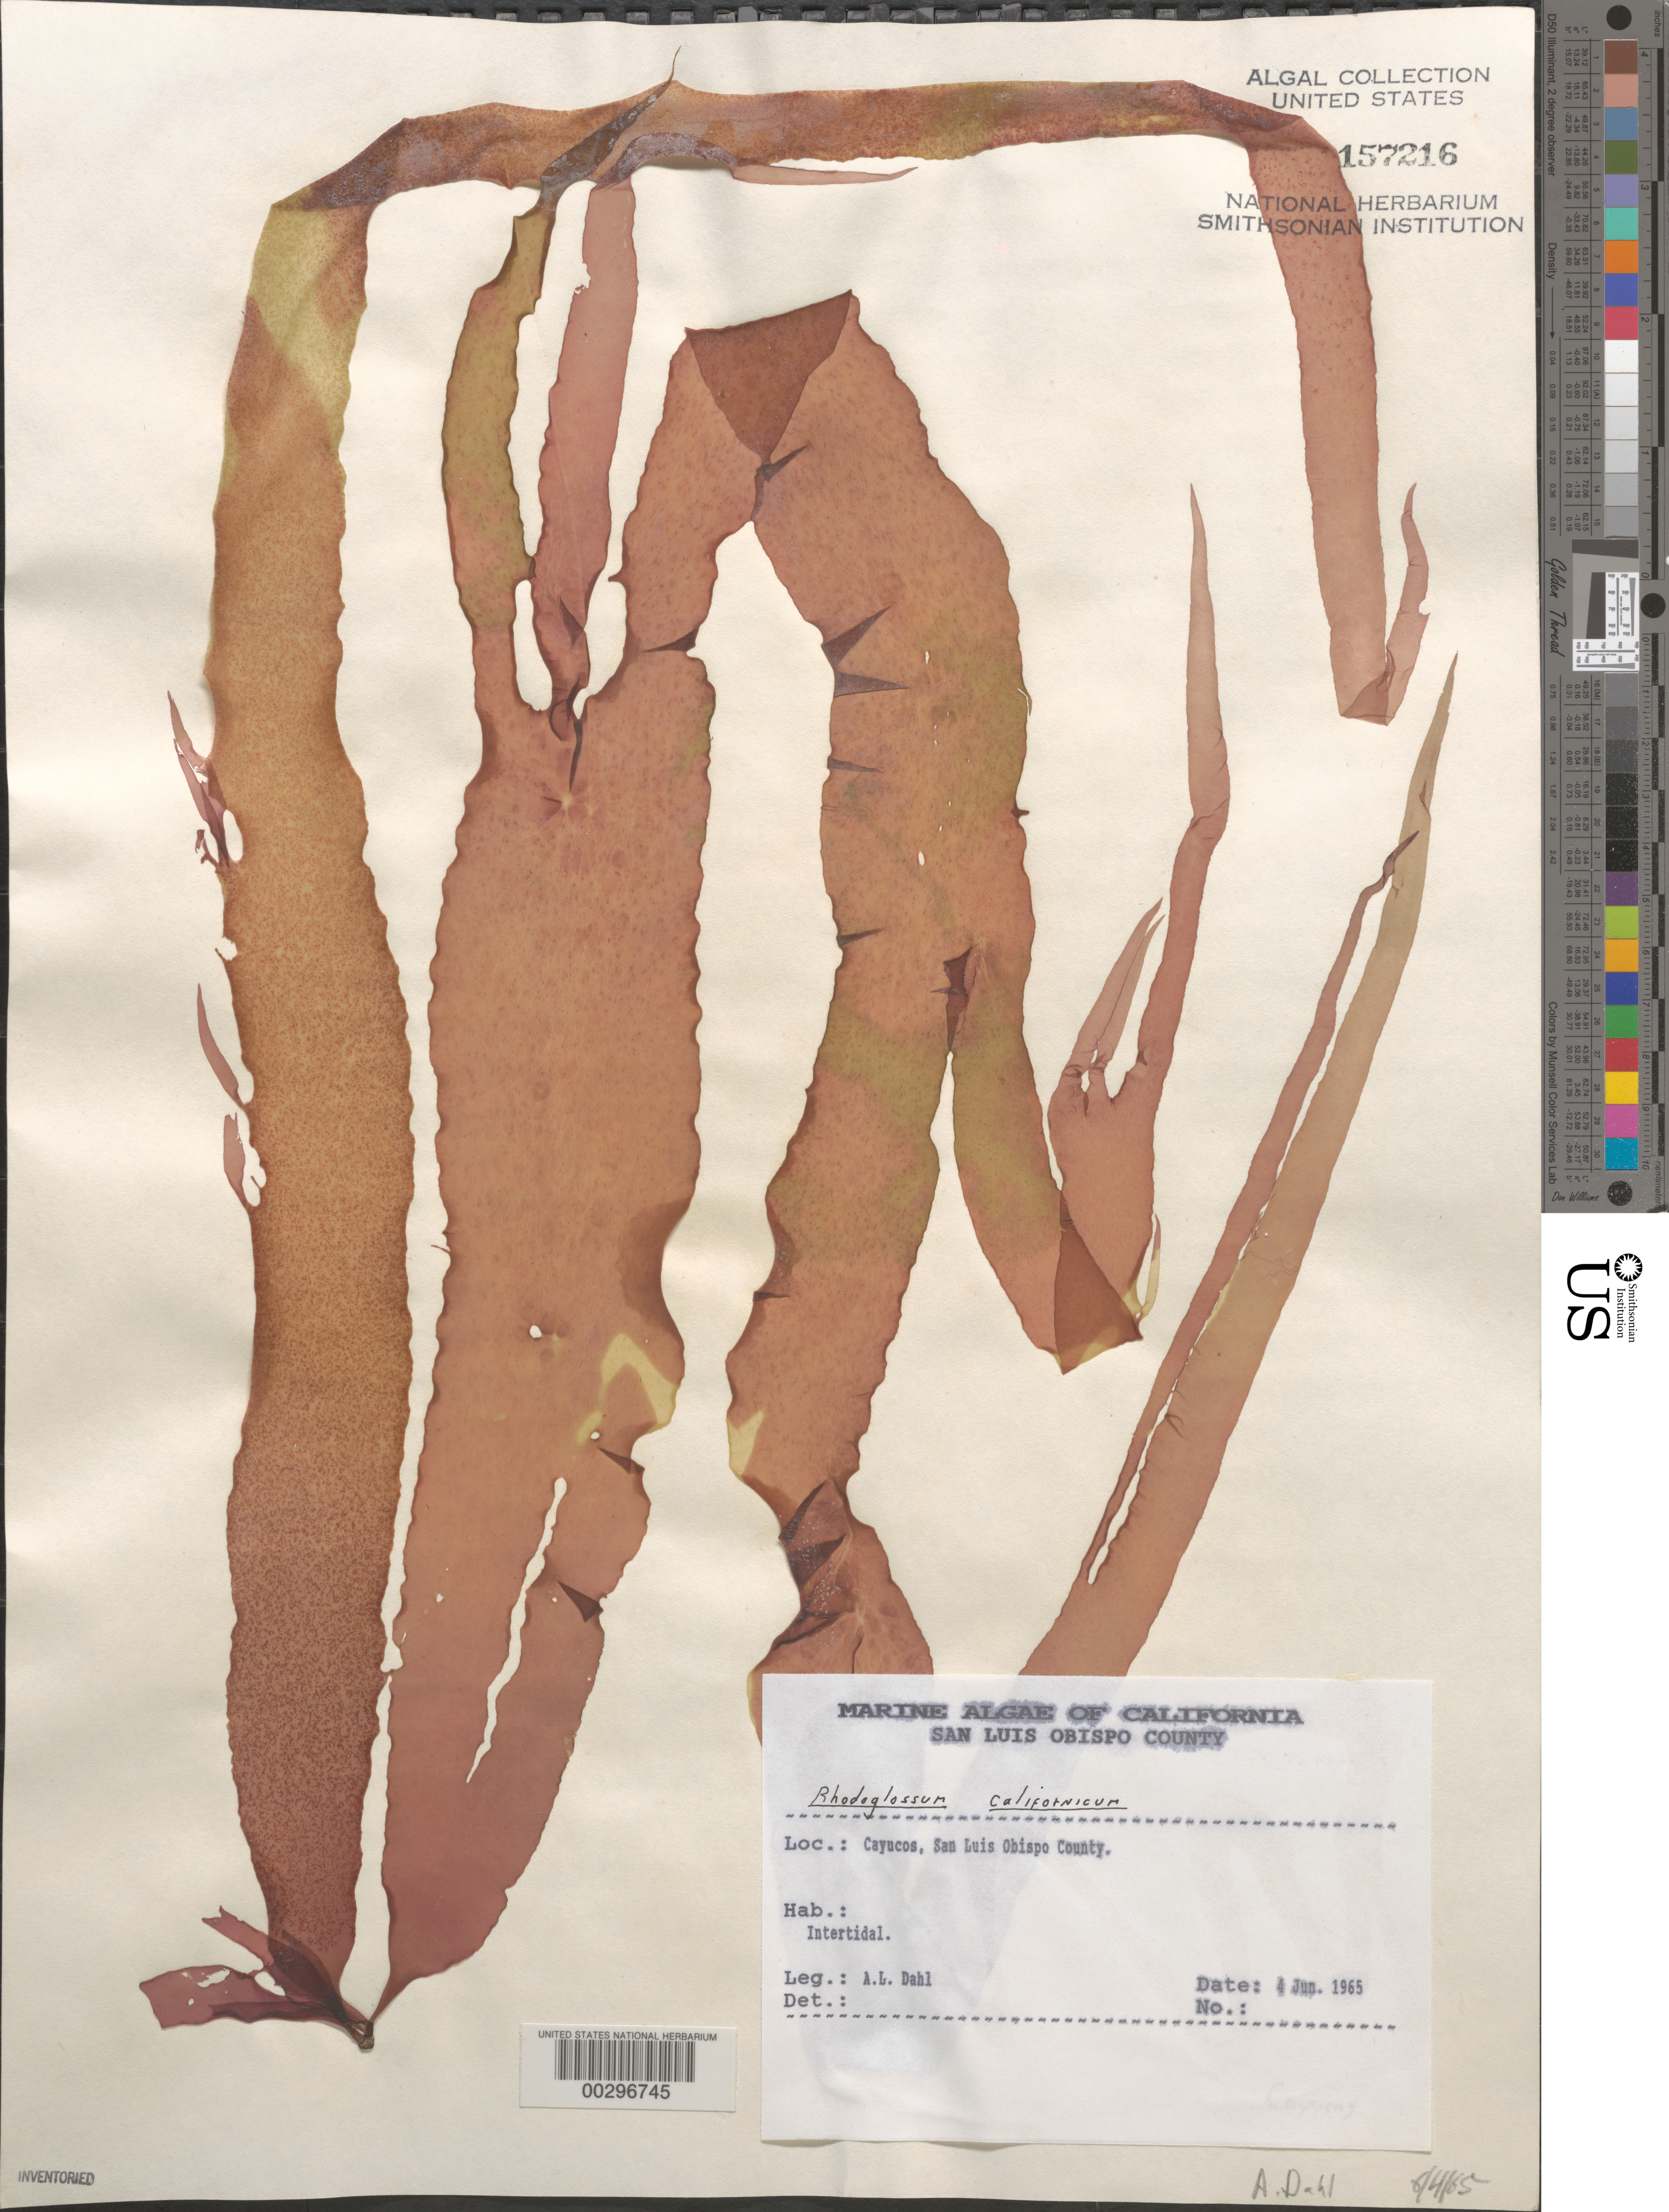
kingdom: Plantae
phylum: Rhodophyta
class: Florideophyceae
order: Gigartinales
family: Gigartinaceae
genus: Mazzaella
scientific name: Mazzaella californica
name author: (J. Agardh) G. De Toni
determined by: Algae name updating Project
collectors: A. Dahl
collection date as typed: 04 Jun 1965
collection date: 1965-06-04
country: United States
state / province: California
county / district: San Luis Obispo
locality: Cayucos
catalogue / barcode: US 157216